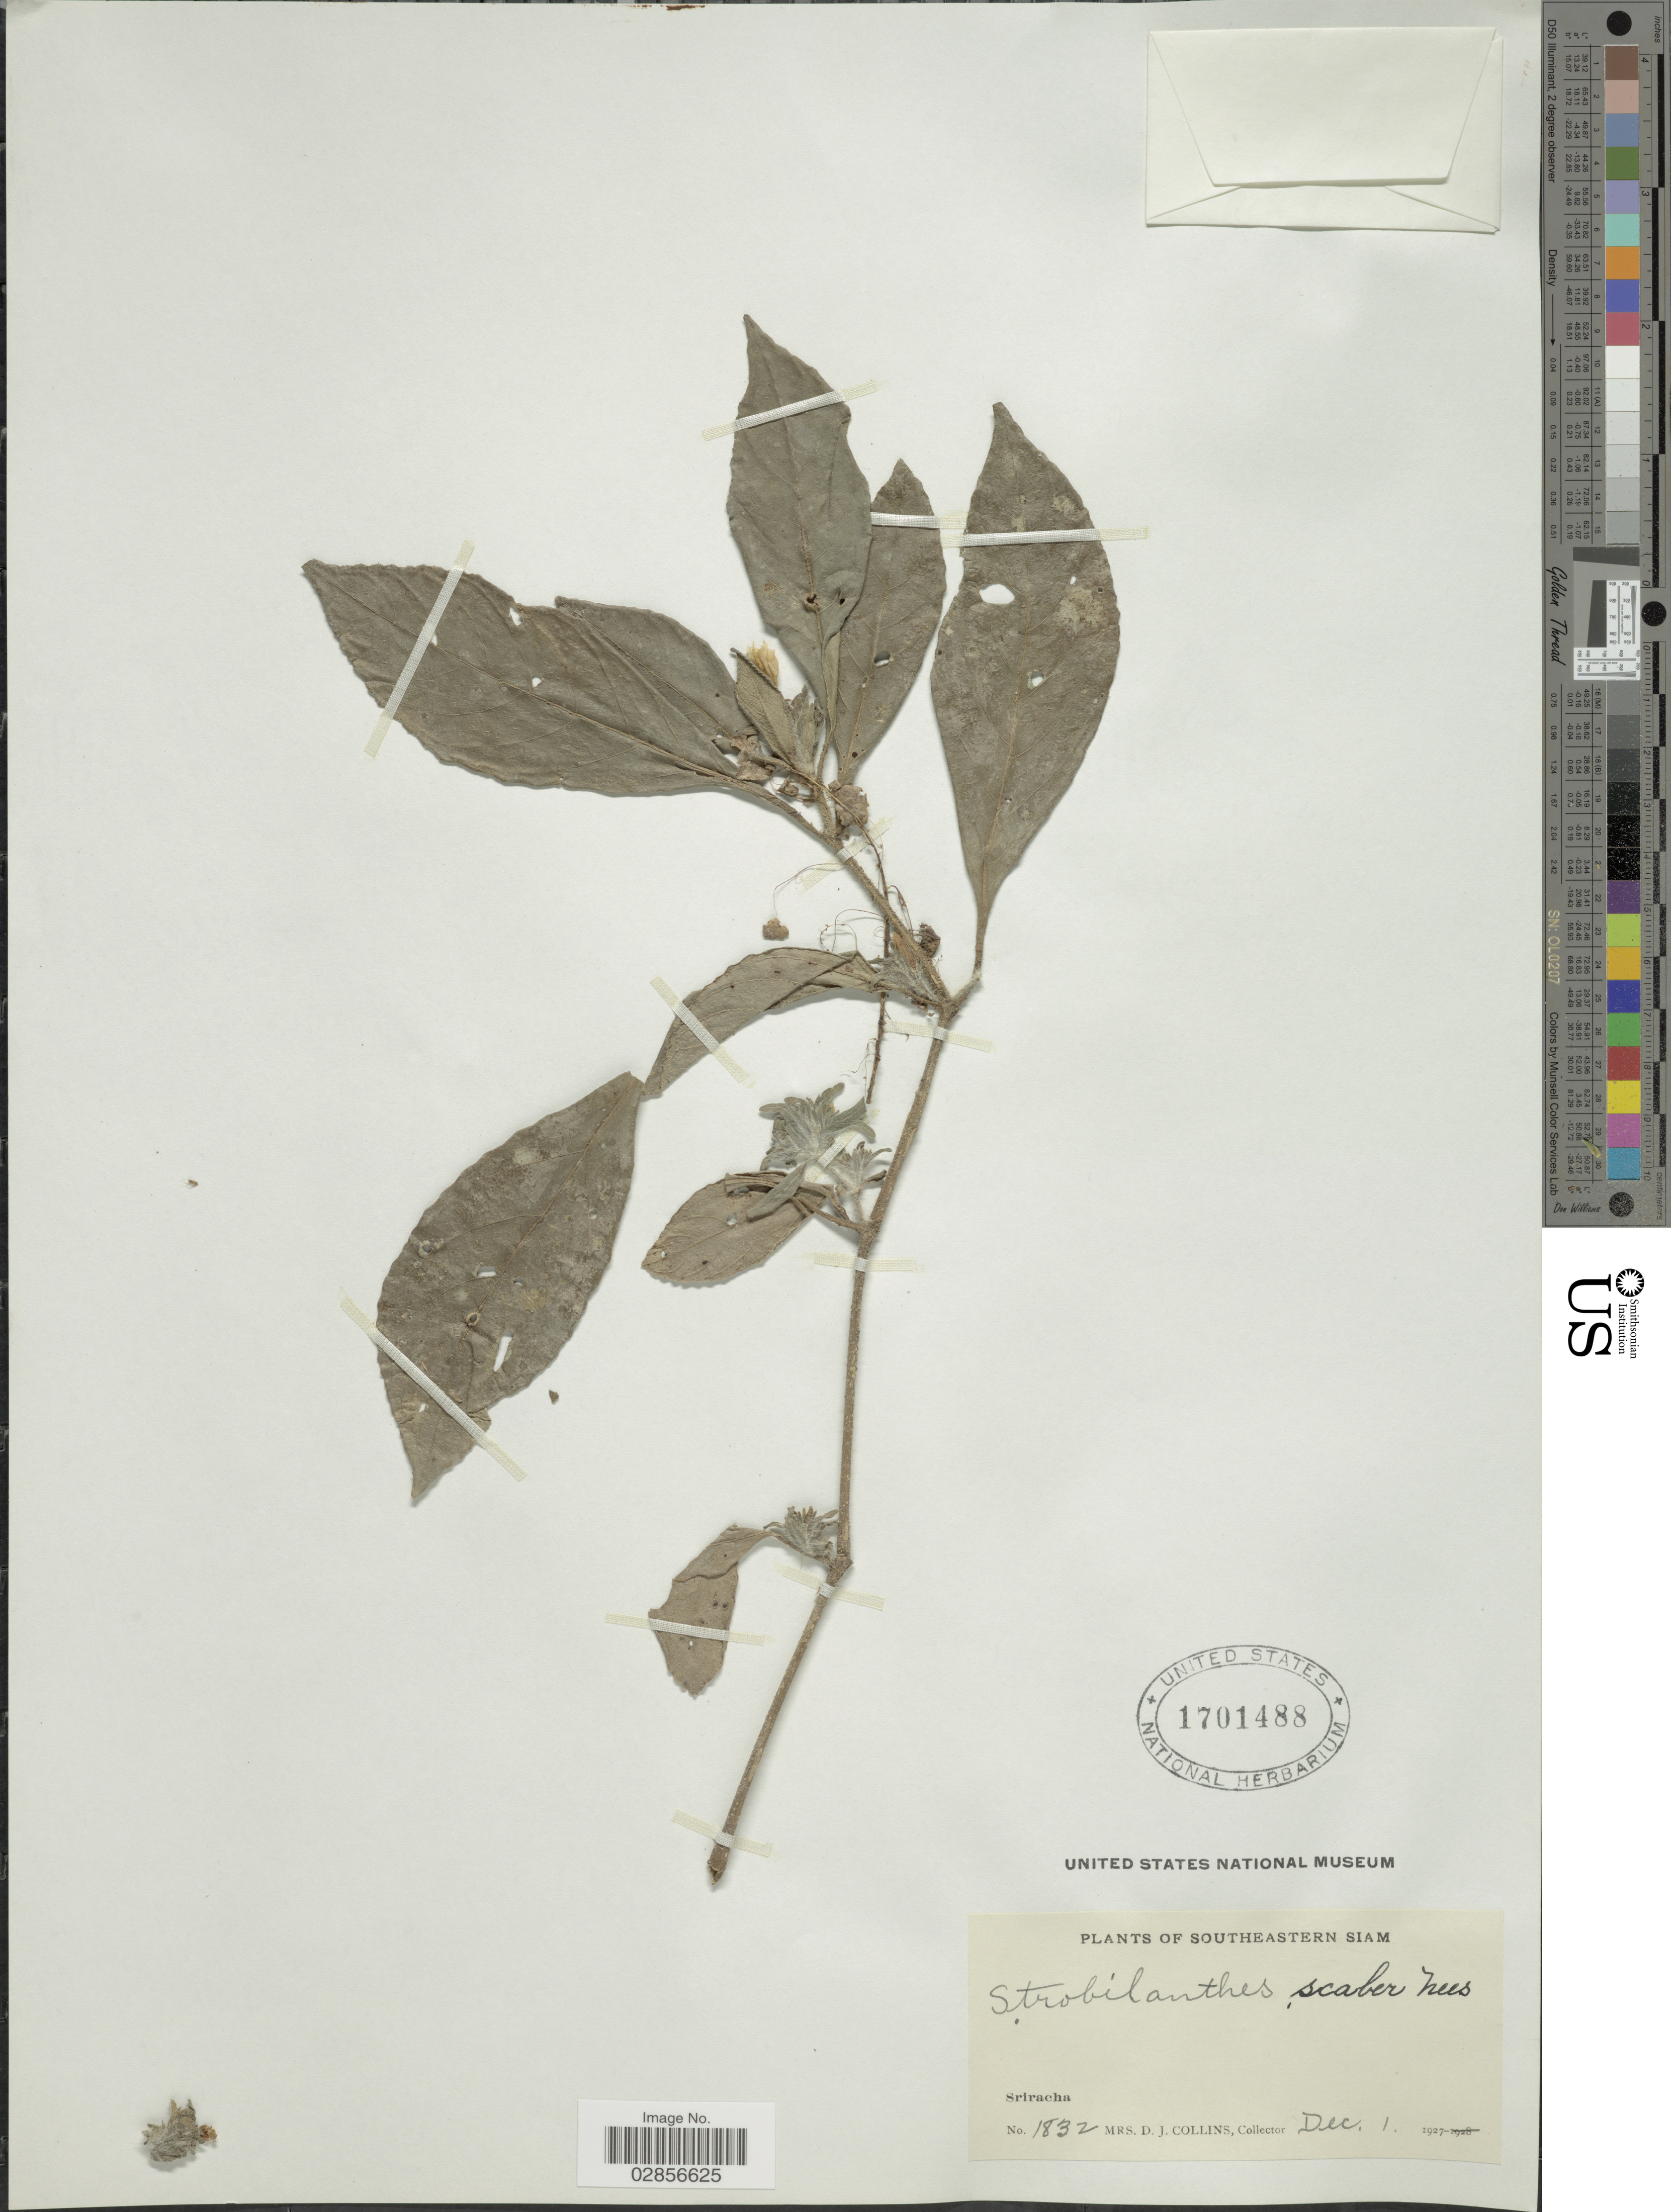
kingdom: Plantae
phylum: Tracheophyta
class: Magnoliopsida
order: Lamiales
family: Acanthaceae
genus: Strobilanthes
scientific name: Strobilanthes scaber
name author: T. Anderson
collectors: Mrs. D. J. Collins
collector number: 1832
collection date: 1927-12-01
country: Thailand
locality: Southeastern Siam, Sriracha.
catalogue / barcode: US 1701488